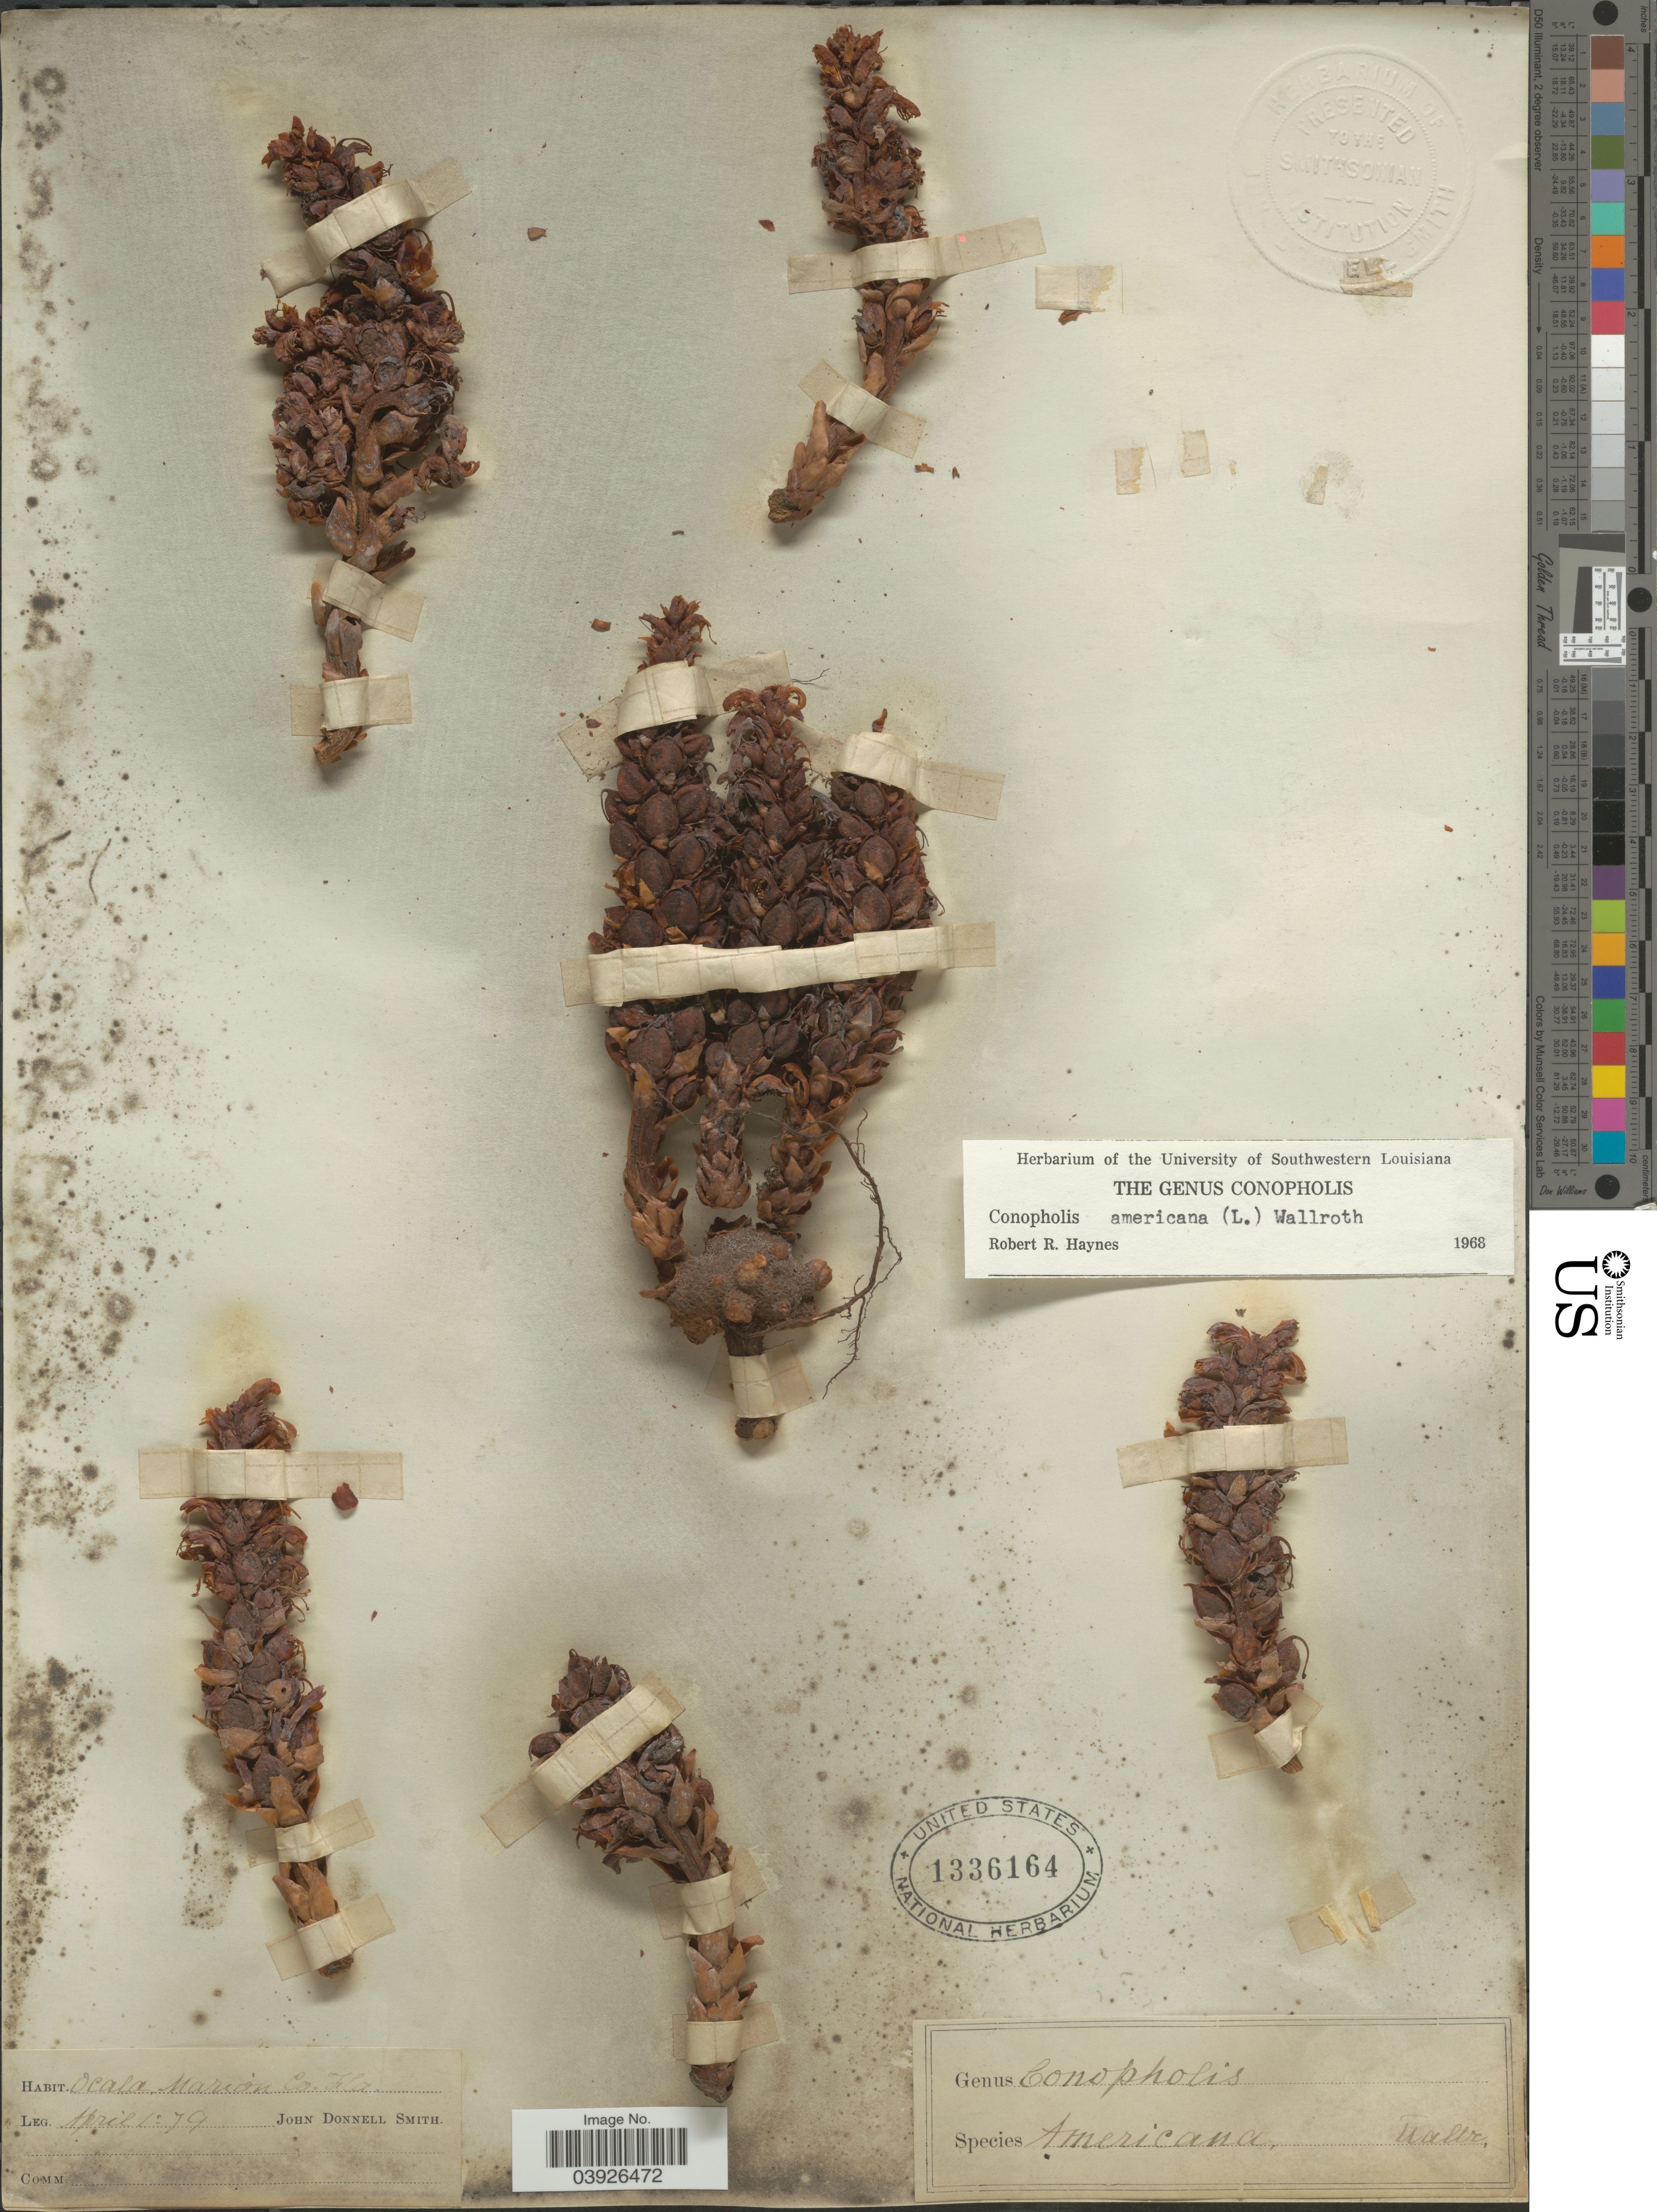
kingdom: Plantae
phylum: Tracheophyta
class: Magnoliopsida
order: Lamiales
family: Orobanchaceae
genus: Conopholis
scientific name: Conopholis americana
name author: (L. f.) Wallr.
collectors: J. Donnell Smith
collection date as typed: Transcribed d/m/y: 1/4/79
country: United States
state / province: Florida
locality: Ocala Marion Co.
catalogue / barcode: US 1336164